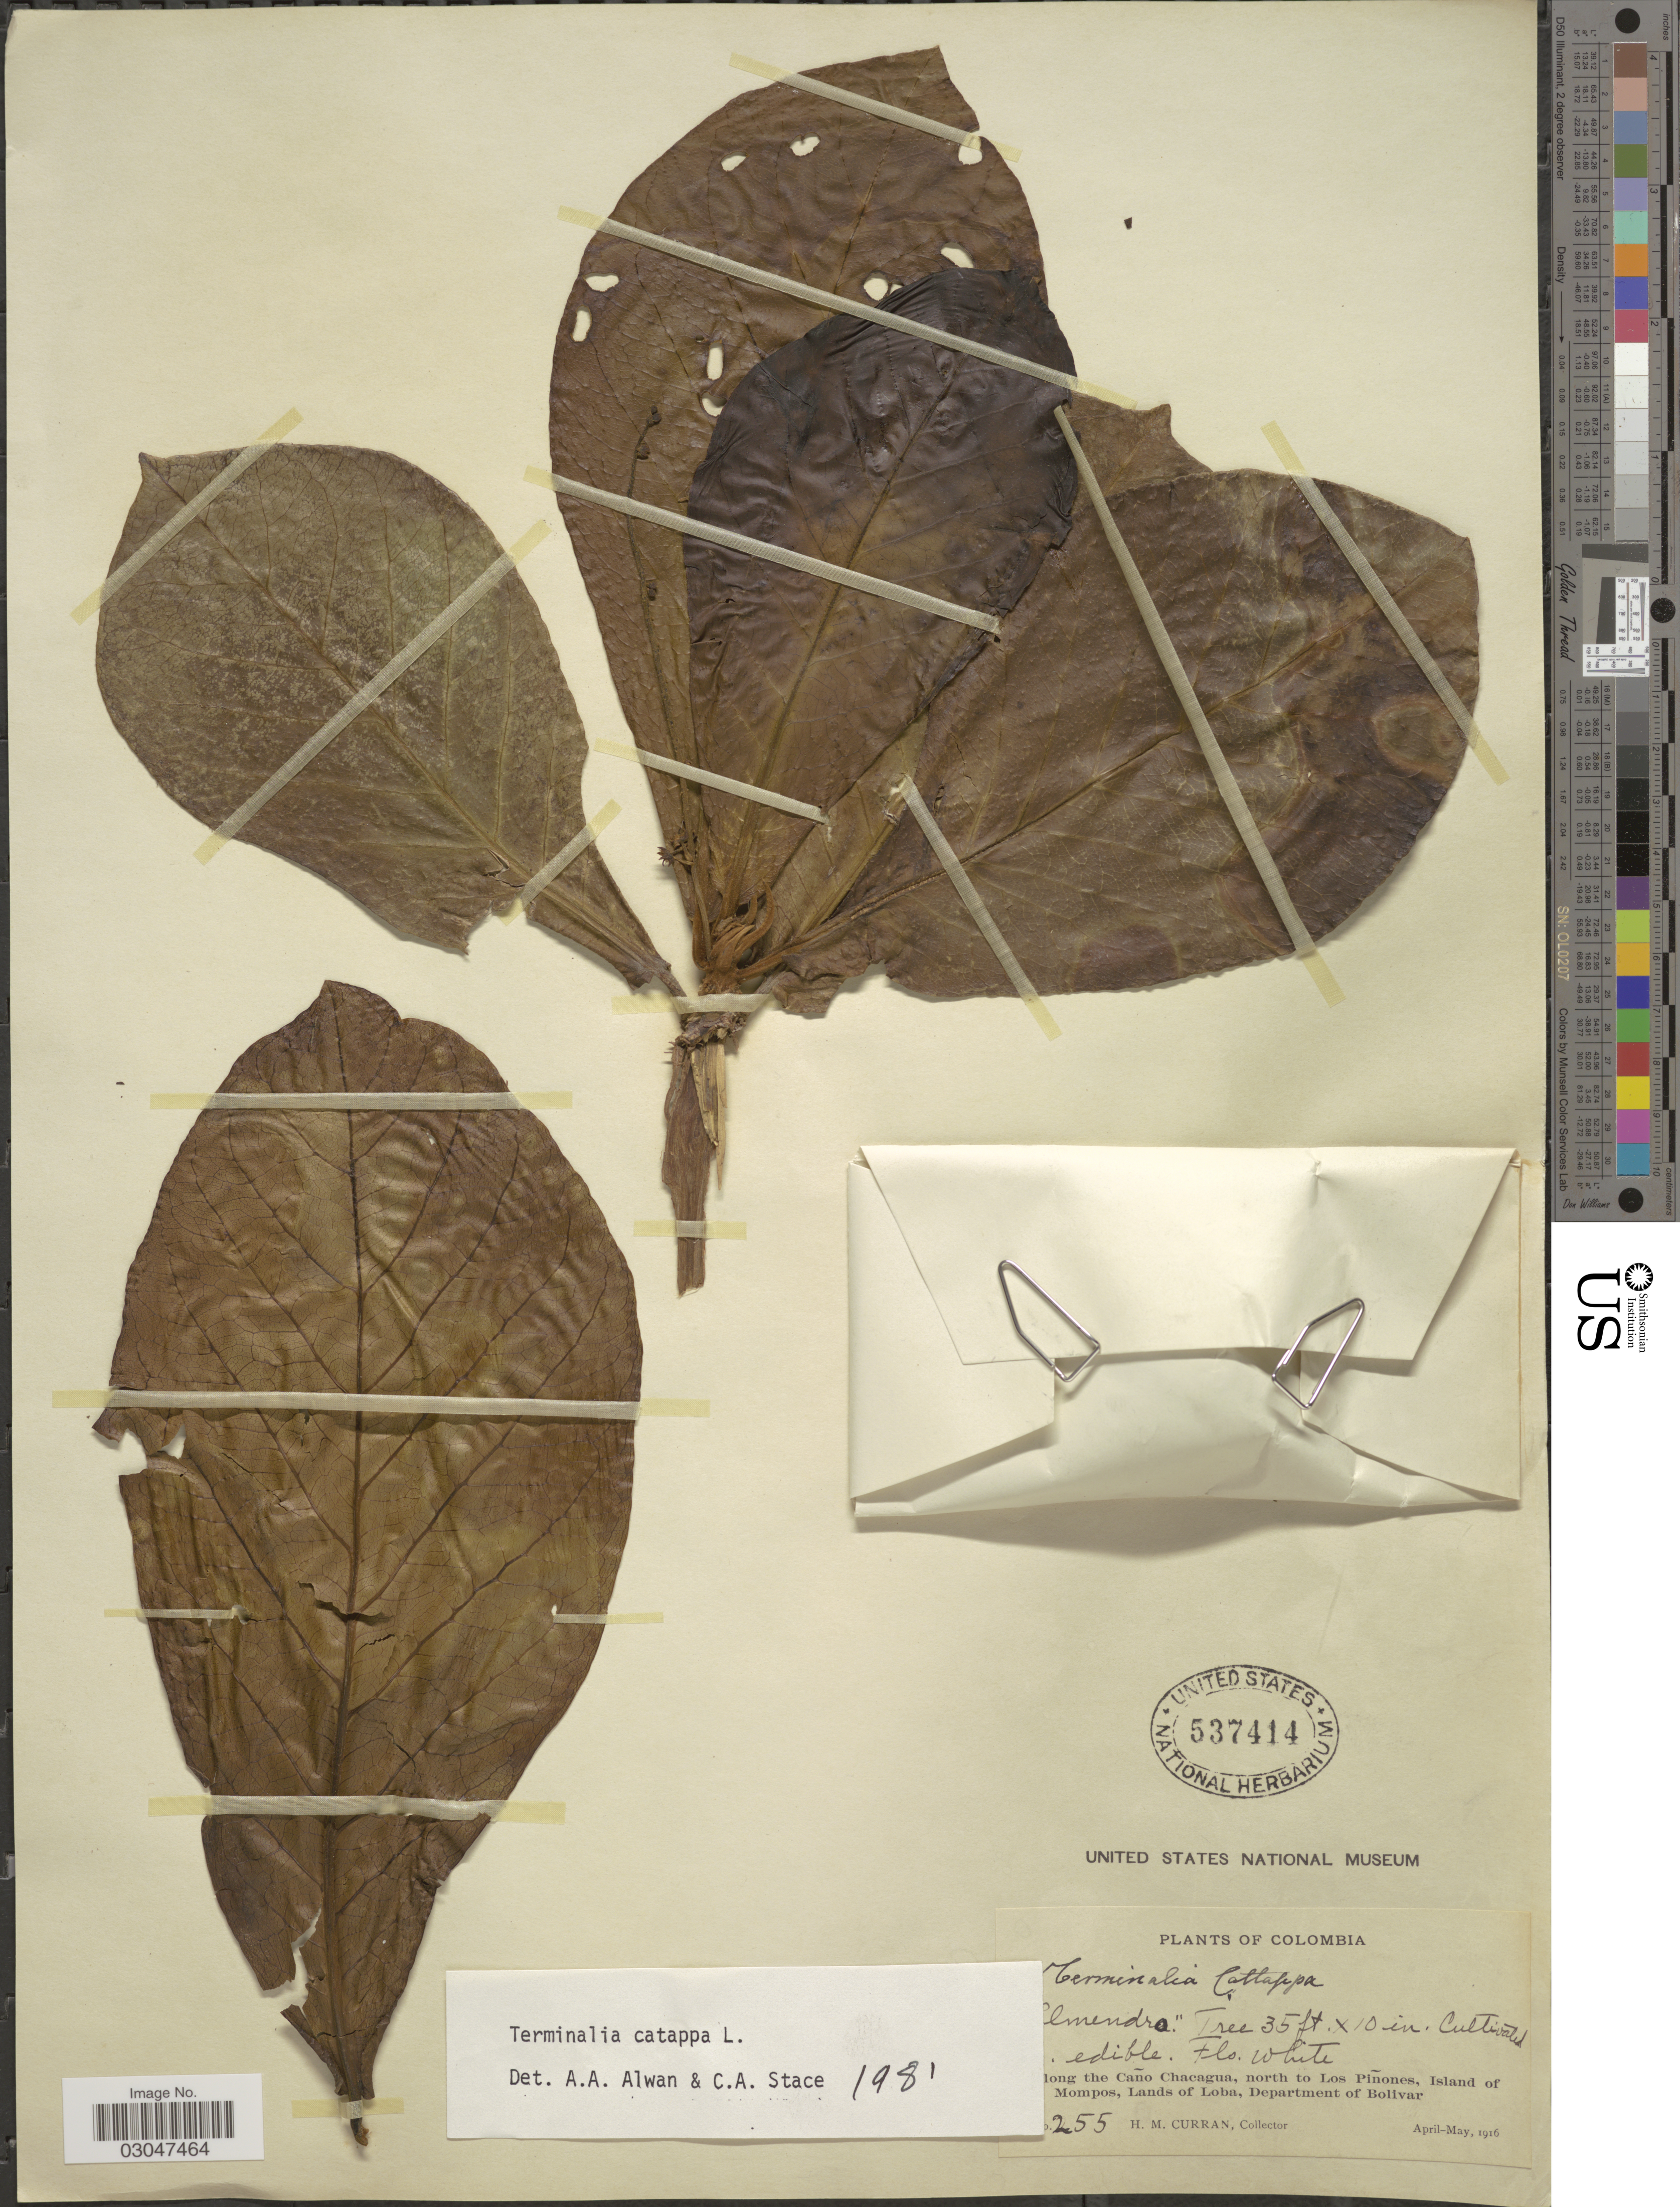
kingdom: Plantae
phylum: Tracheophyta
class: Magnoliopsida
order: Myrtales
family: Combretaceae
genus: Terminalia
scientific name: Terminalia catappa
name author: L.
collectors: H. M. Curran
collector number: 255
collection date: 1916-04/1916-05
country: Colombia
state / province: Bolívar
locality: Along the Caño Chacagua, north to Los Piñones, Island of Mompos, Lands of Loba, Department of Bolivar.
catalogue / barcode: US 537414